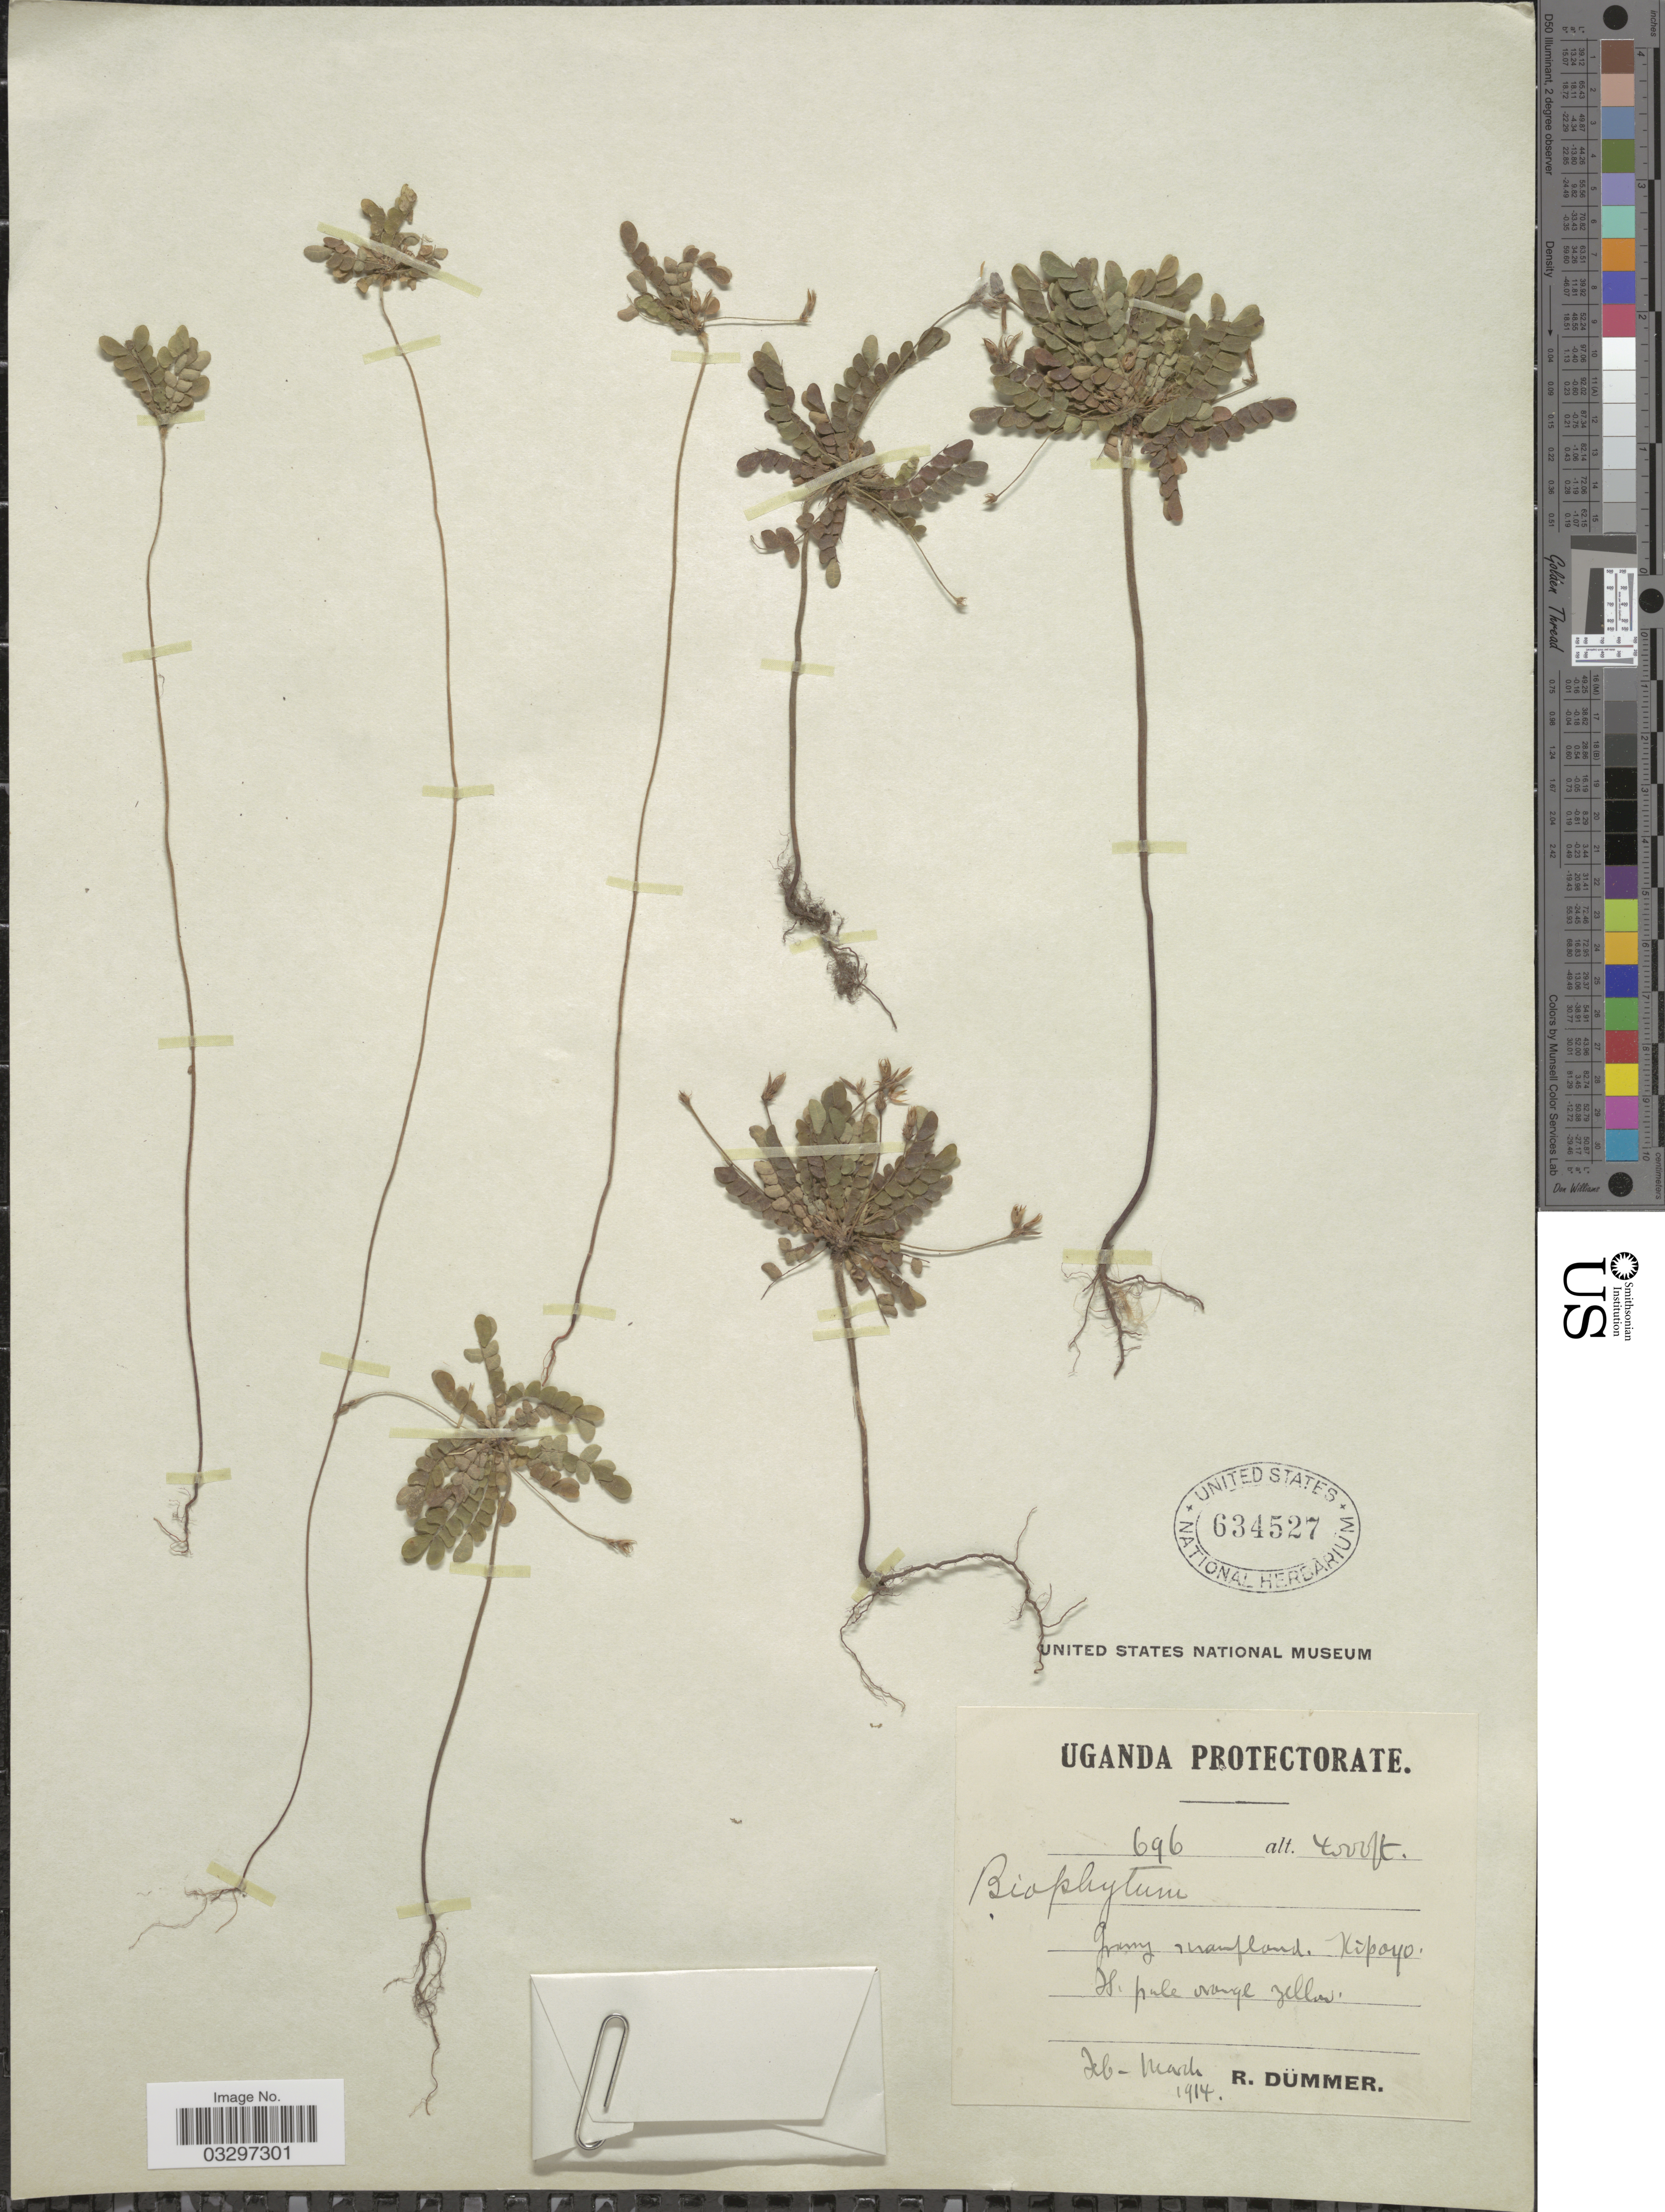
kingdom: Plantae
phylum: Tracheophyta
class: Magnoliopsida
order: Oxalidales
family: Oxalidaceae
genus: Biophytum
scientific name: Biophytum sp.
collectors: R. A. Dümmer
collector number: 696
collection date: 1914-02/1914-03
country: Uganda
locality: Kipayo.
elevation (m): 1219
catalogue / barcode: US 634527